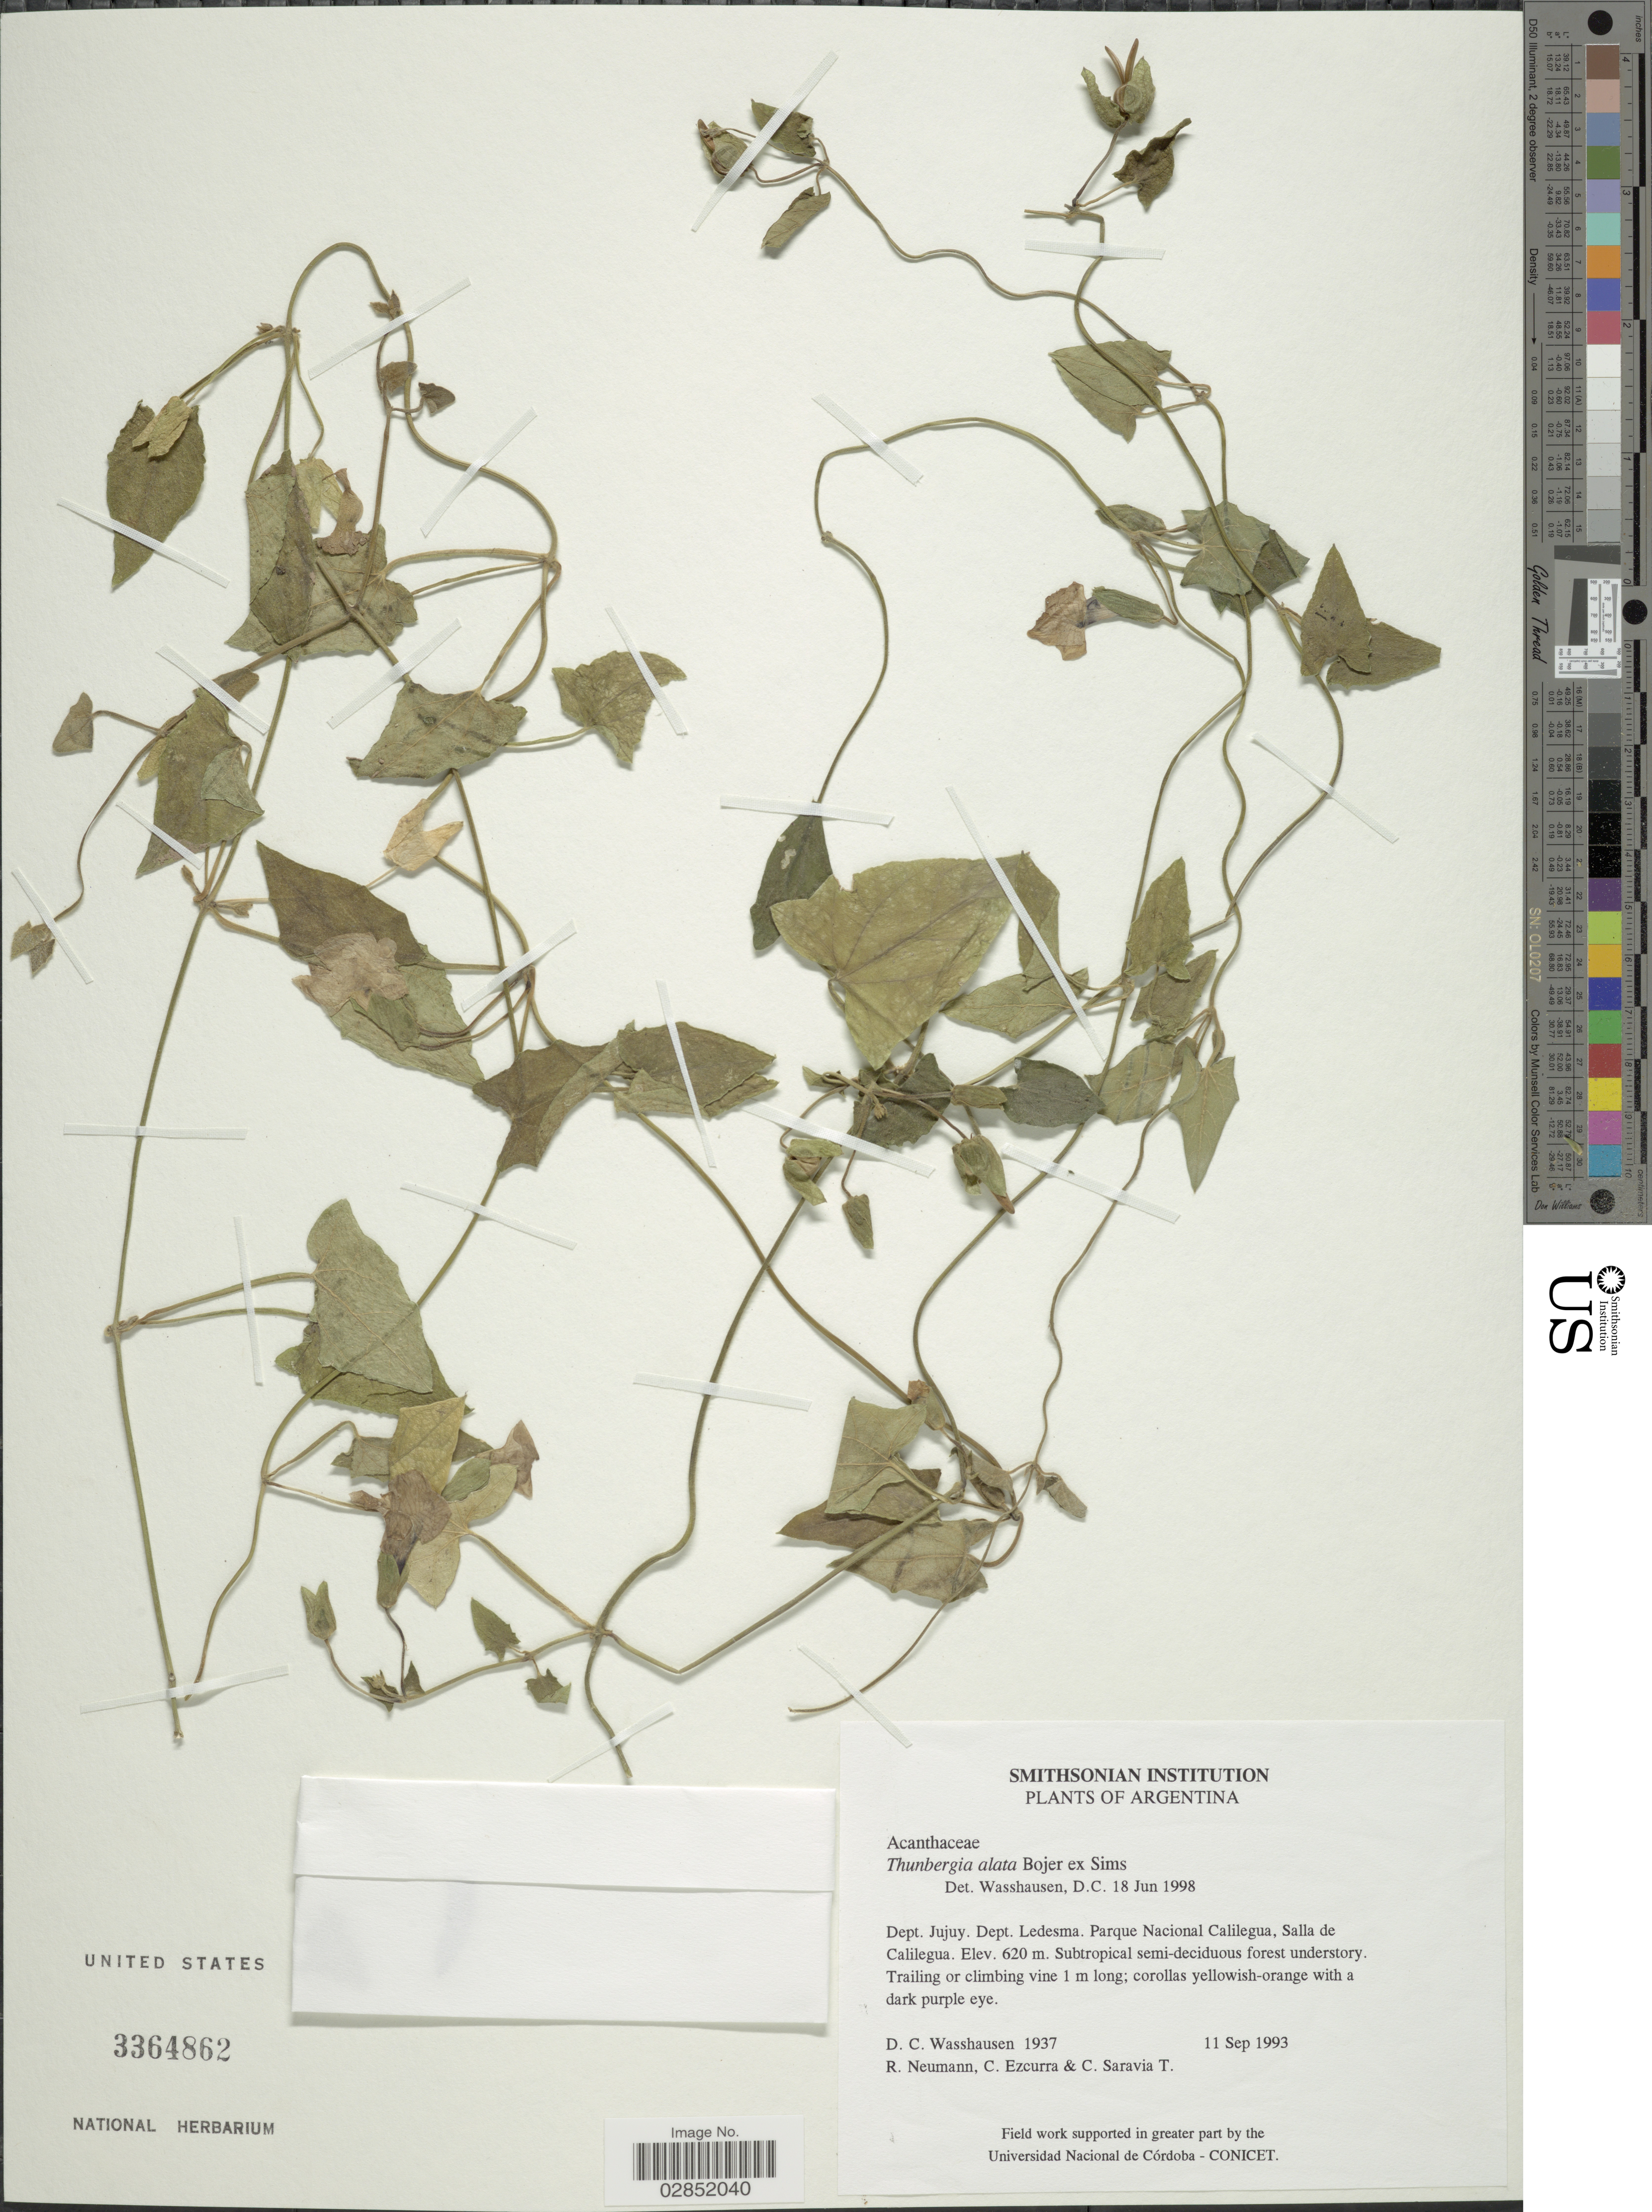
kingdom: Plantae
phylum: Tracheophyta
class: Magnoliopsida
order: Lamiales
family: Acanthaceae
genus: Thunbergia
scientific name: Thunbergia alata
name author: Bojer ex Sims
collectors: D. C. Wasshausen, R. Neumann, C. Ezcurra & C. Saravia T.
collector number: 1937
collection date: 1993-09-11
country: Argentina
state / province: Jujuy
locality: Dept. Jujuy. Dept. Ledesma. Parque Nacional Calilegua, Salla de Calilegua.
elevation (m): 620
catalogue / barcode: US 3364862